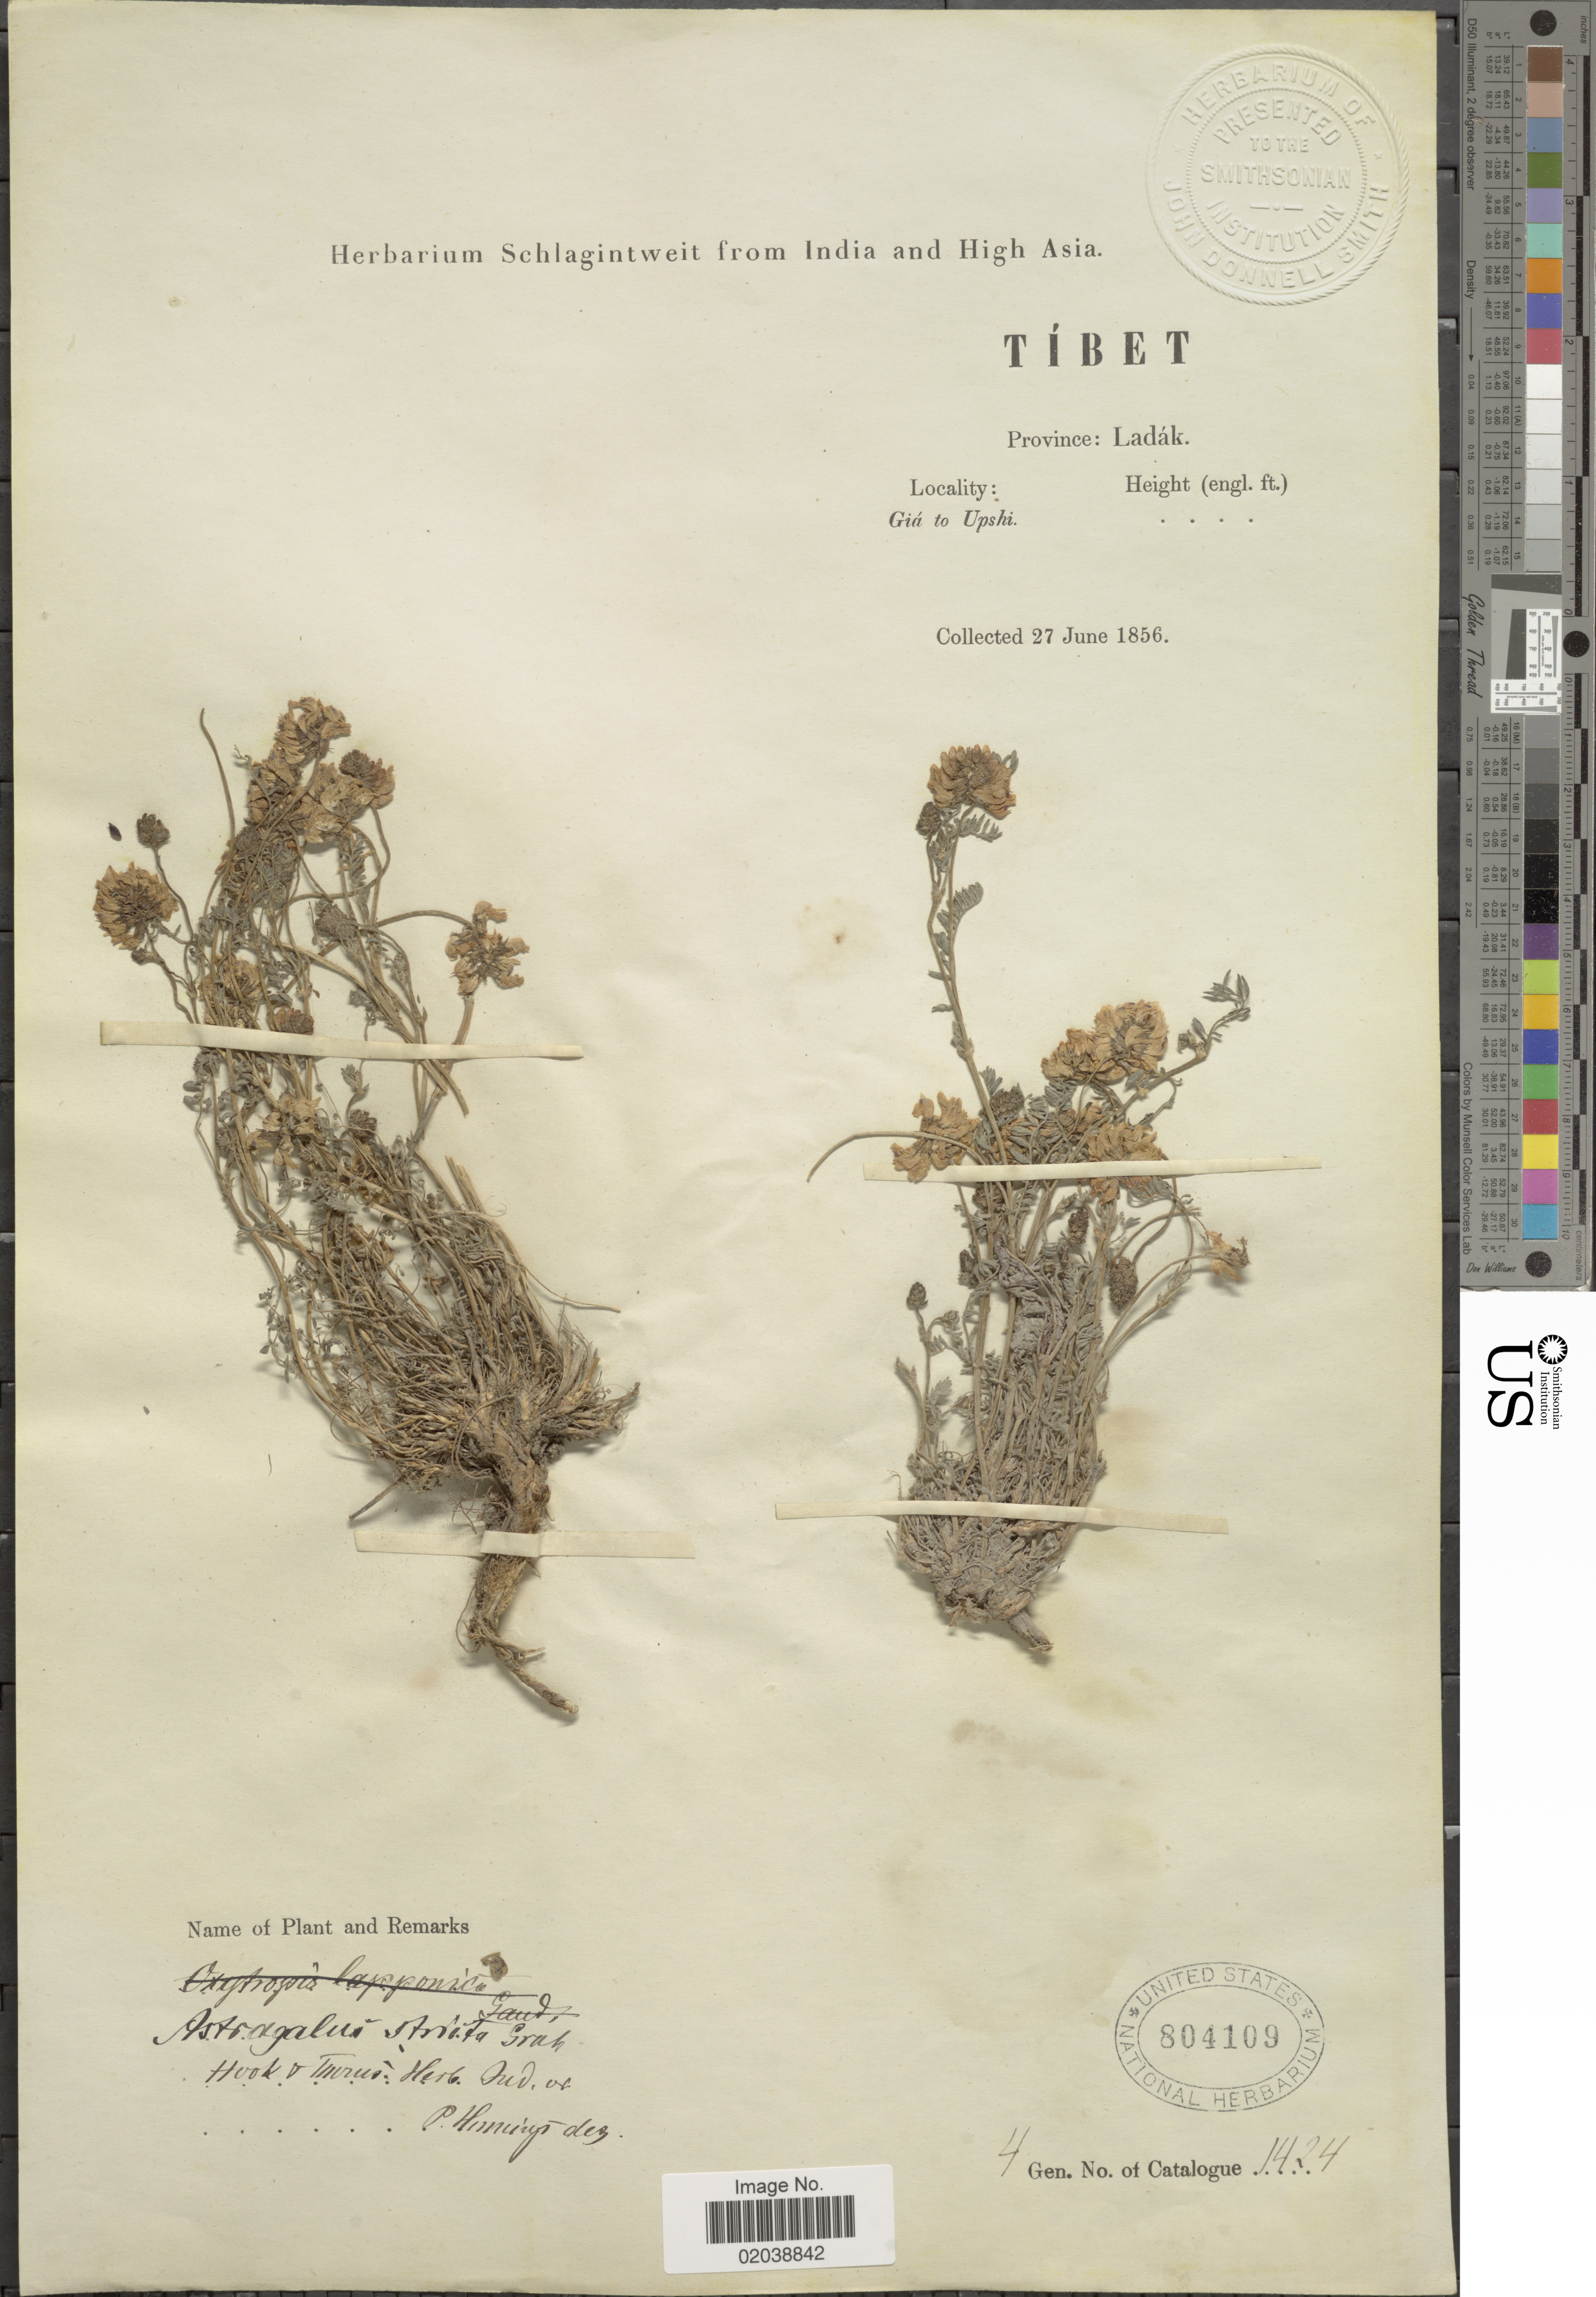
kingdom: Plantae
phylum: Tracheophyta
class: Magnoliopsida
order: Fabales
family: Fabaceae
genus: Astragalus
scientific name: Astragalus strictus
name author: Graham ex Benth.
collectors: ex herb. Schlagintweit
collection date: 1856-06-27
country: India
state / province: Ladakh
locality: Tíbet, Province: Ladák, Giá to Upshi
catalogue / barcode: US 804109